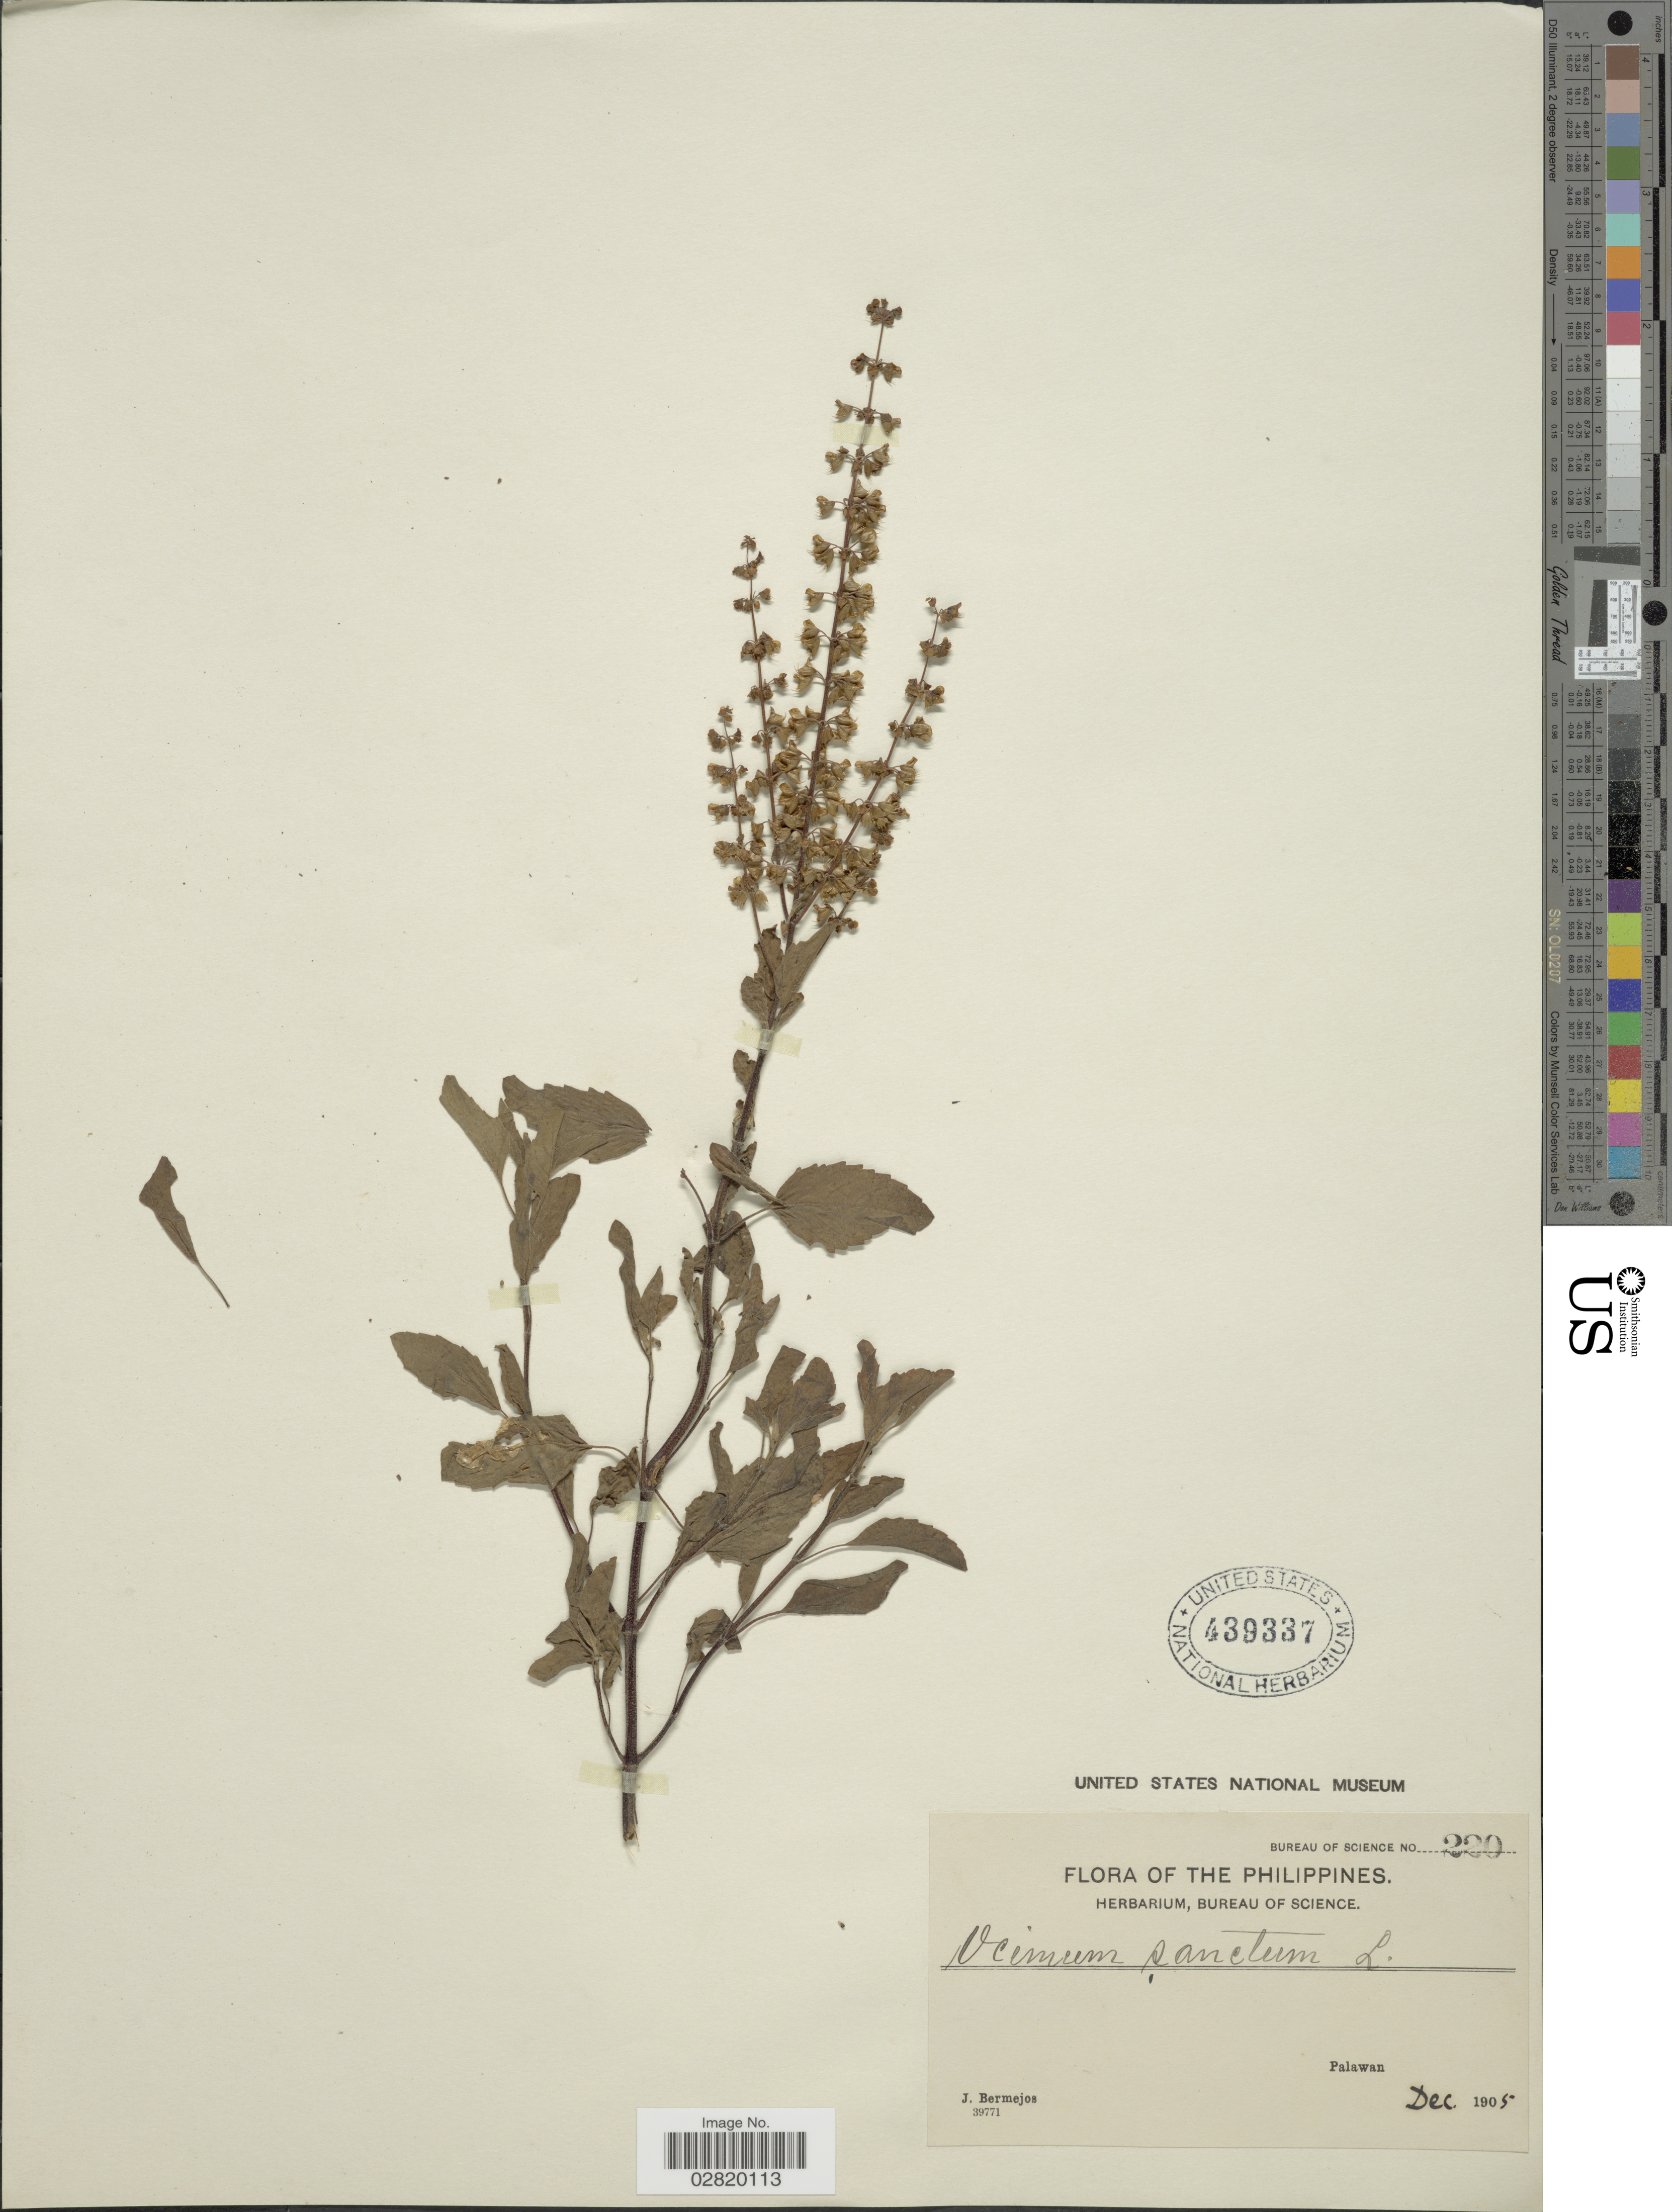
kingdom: Plantae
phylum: Tracheophyta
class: Magnoliopsida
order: Lamiales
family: Lamiaceae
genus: Ocimum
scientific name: Ocimum sanctum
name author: L.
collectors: J. Bermejos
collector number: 220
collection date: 1905-12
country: Philippines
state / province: Mimaropa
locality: Palawan.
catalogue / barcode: US 439337